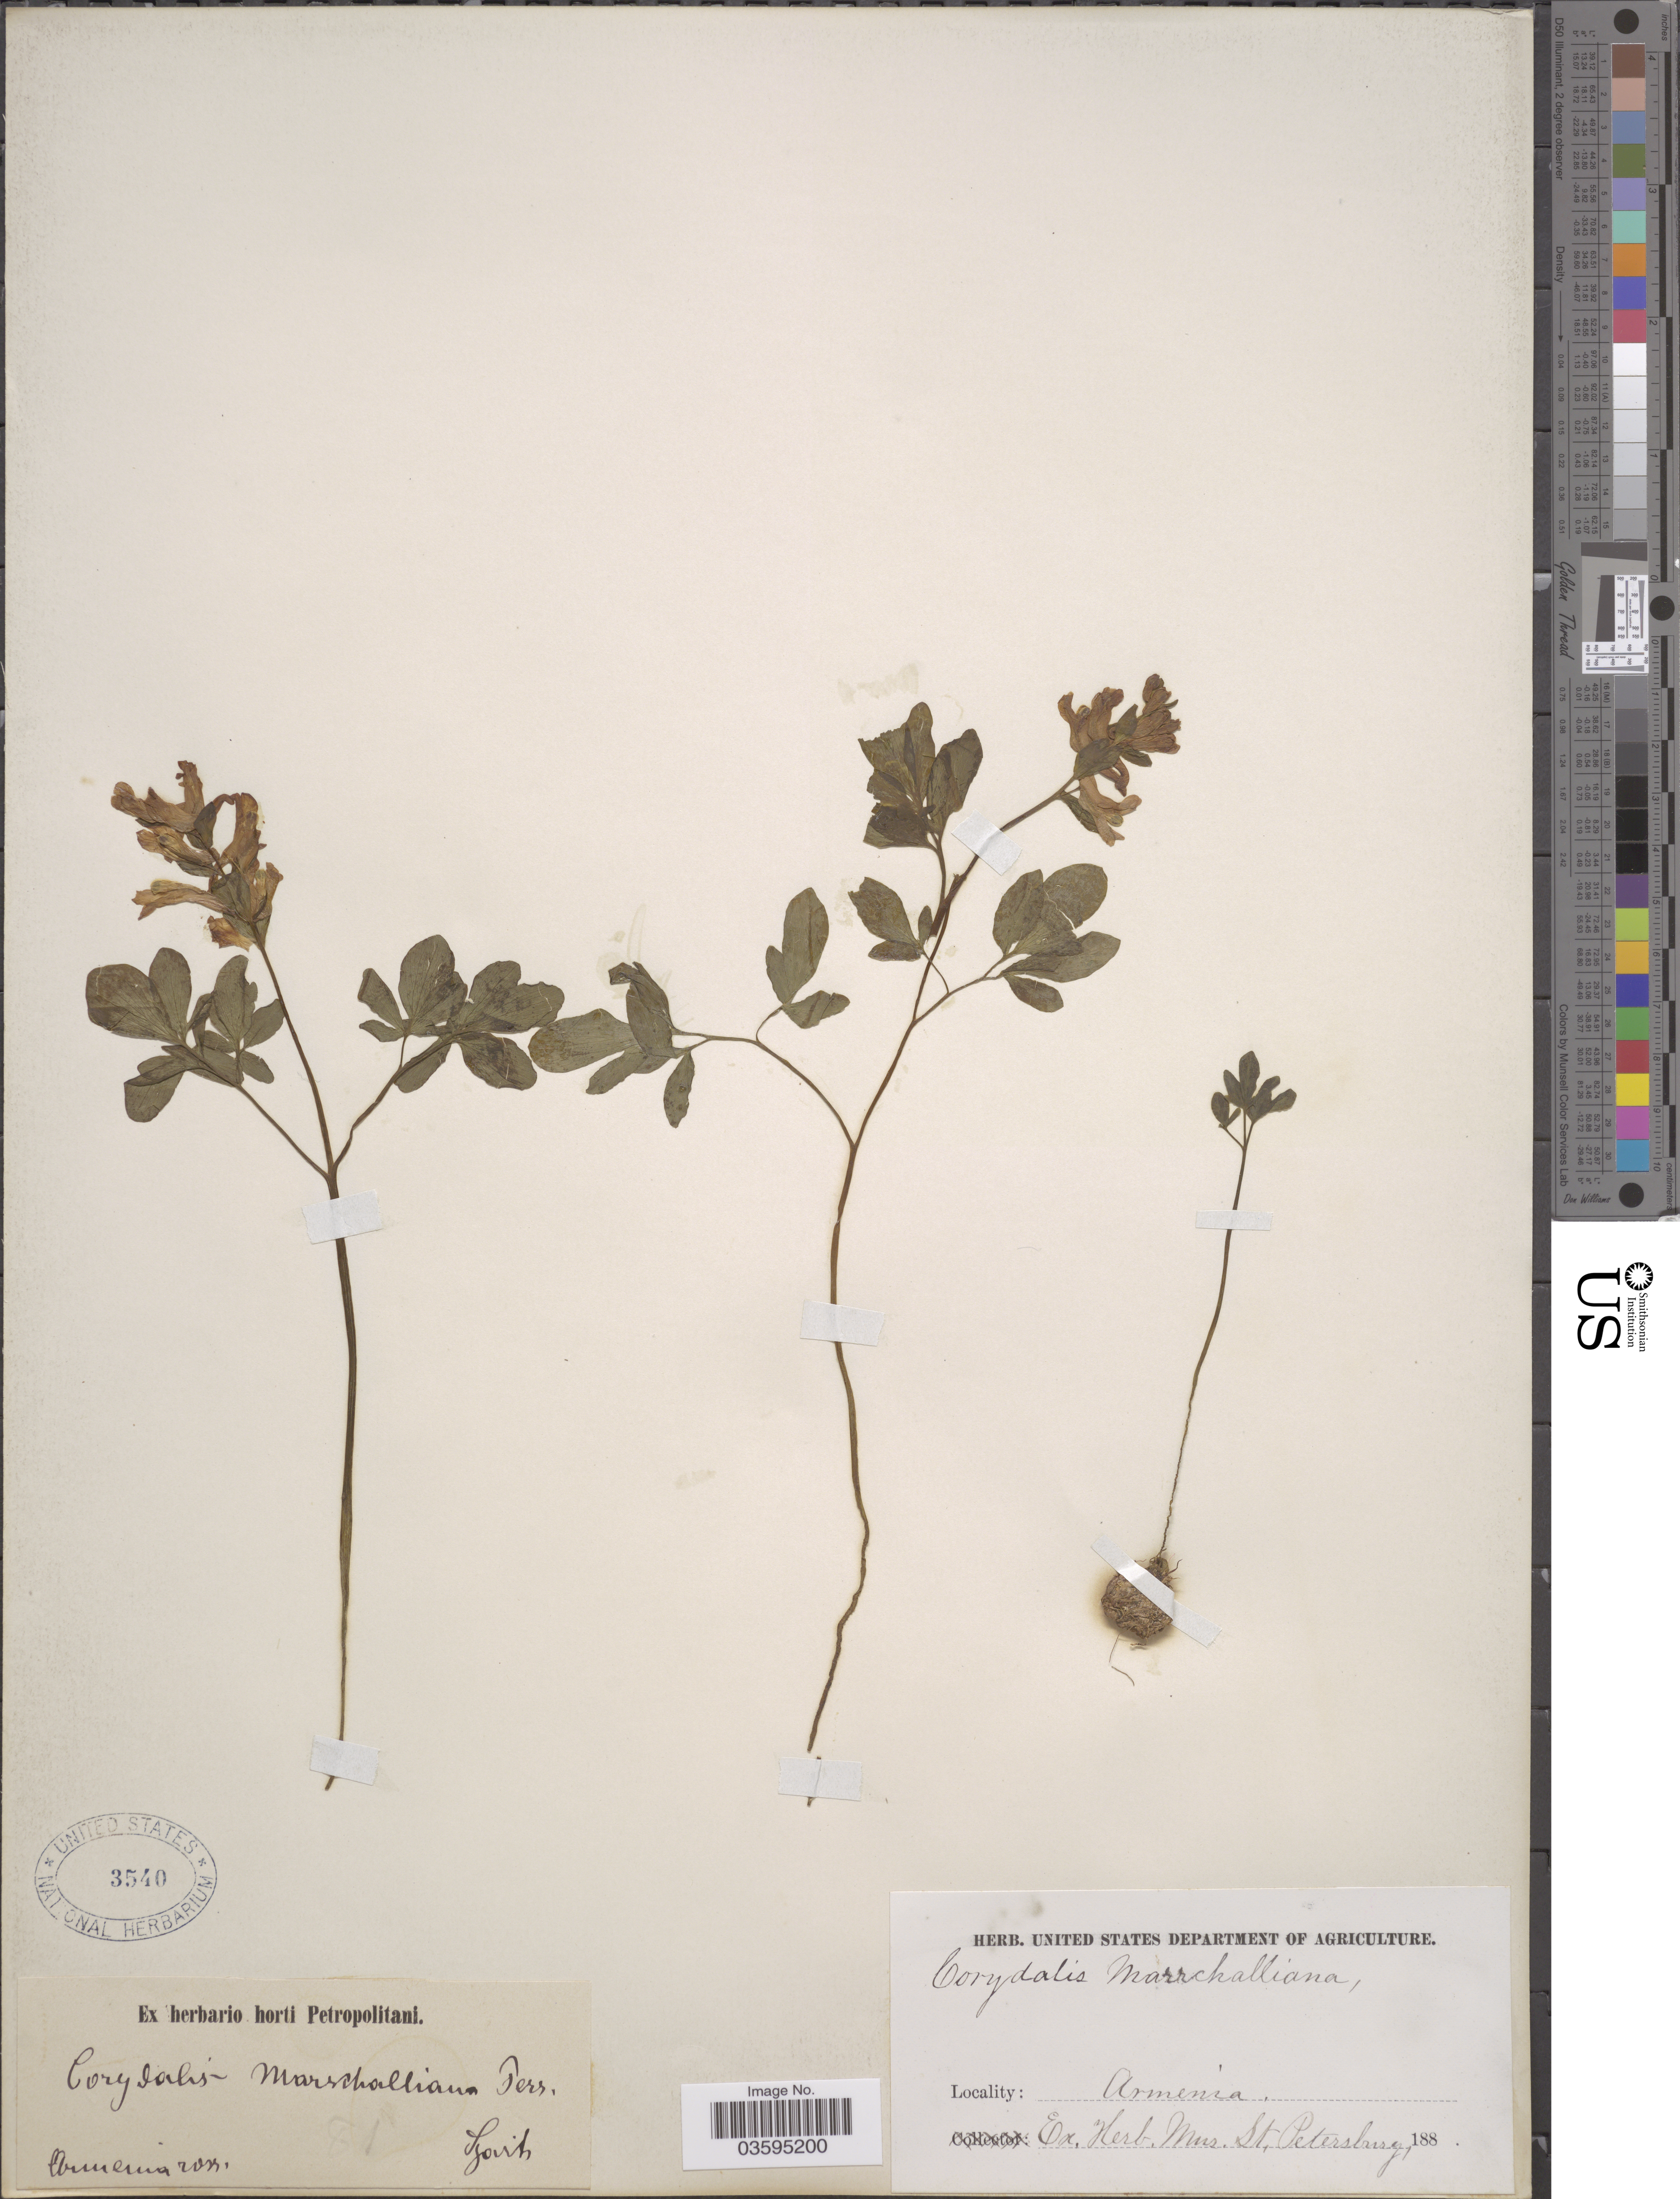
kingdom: Plantae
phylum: Tracheophyta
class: Magnoliopsida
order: Ranunculales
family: Papaveraceae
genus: Corydalis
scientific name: Corydalis marschalliana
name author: (Willd.) Pers.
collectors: Szovits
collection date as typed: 188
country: Armenia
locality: Armenia ross.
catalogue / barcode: US 3540